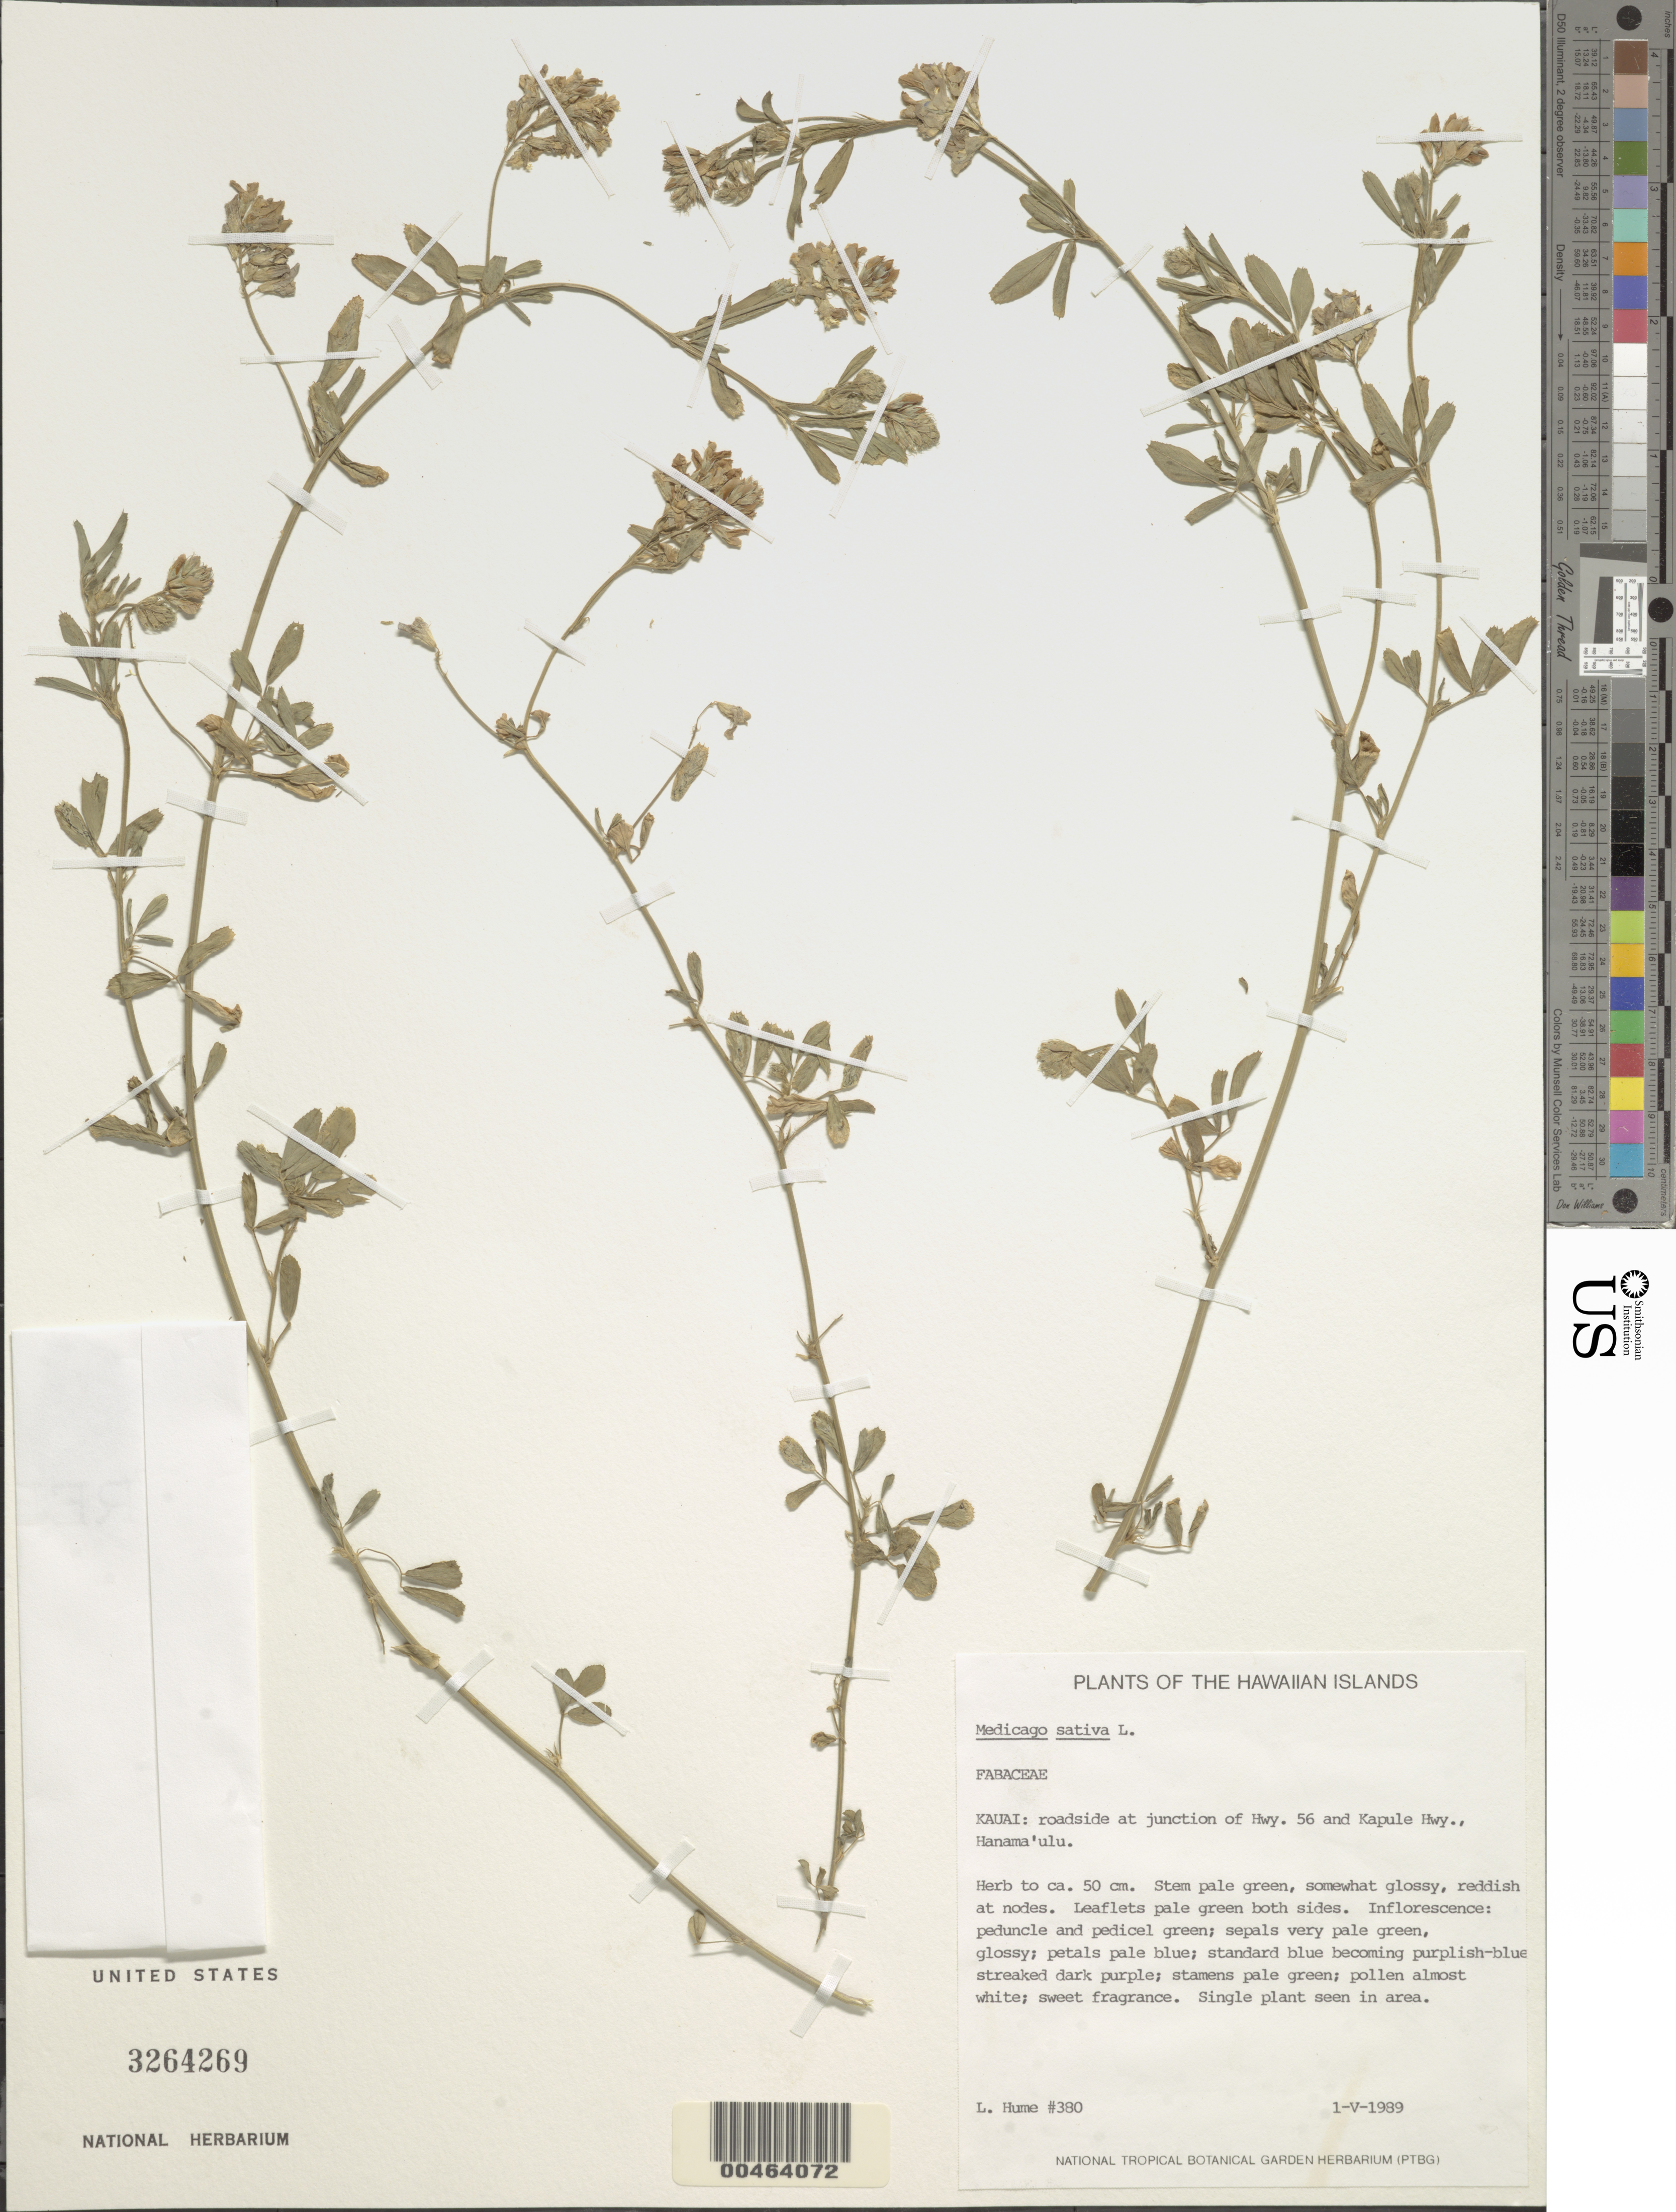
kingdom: Plantae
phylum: Tracheophyta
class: Magnoliopsida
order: Fabales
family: Fabaceae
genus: Medicago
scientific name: Medicago sativa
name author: L.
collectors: L. Hume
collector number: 380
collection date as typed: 1 May 1989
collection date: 1989-05-01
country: United States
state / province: Hawaii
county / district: Kauai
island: Kaua'i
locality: Roadside at junction of Hwy. 56 and Kapule Hwy., Hanama'ulu.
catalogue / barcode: US 3264269